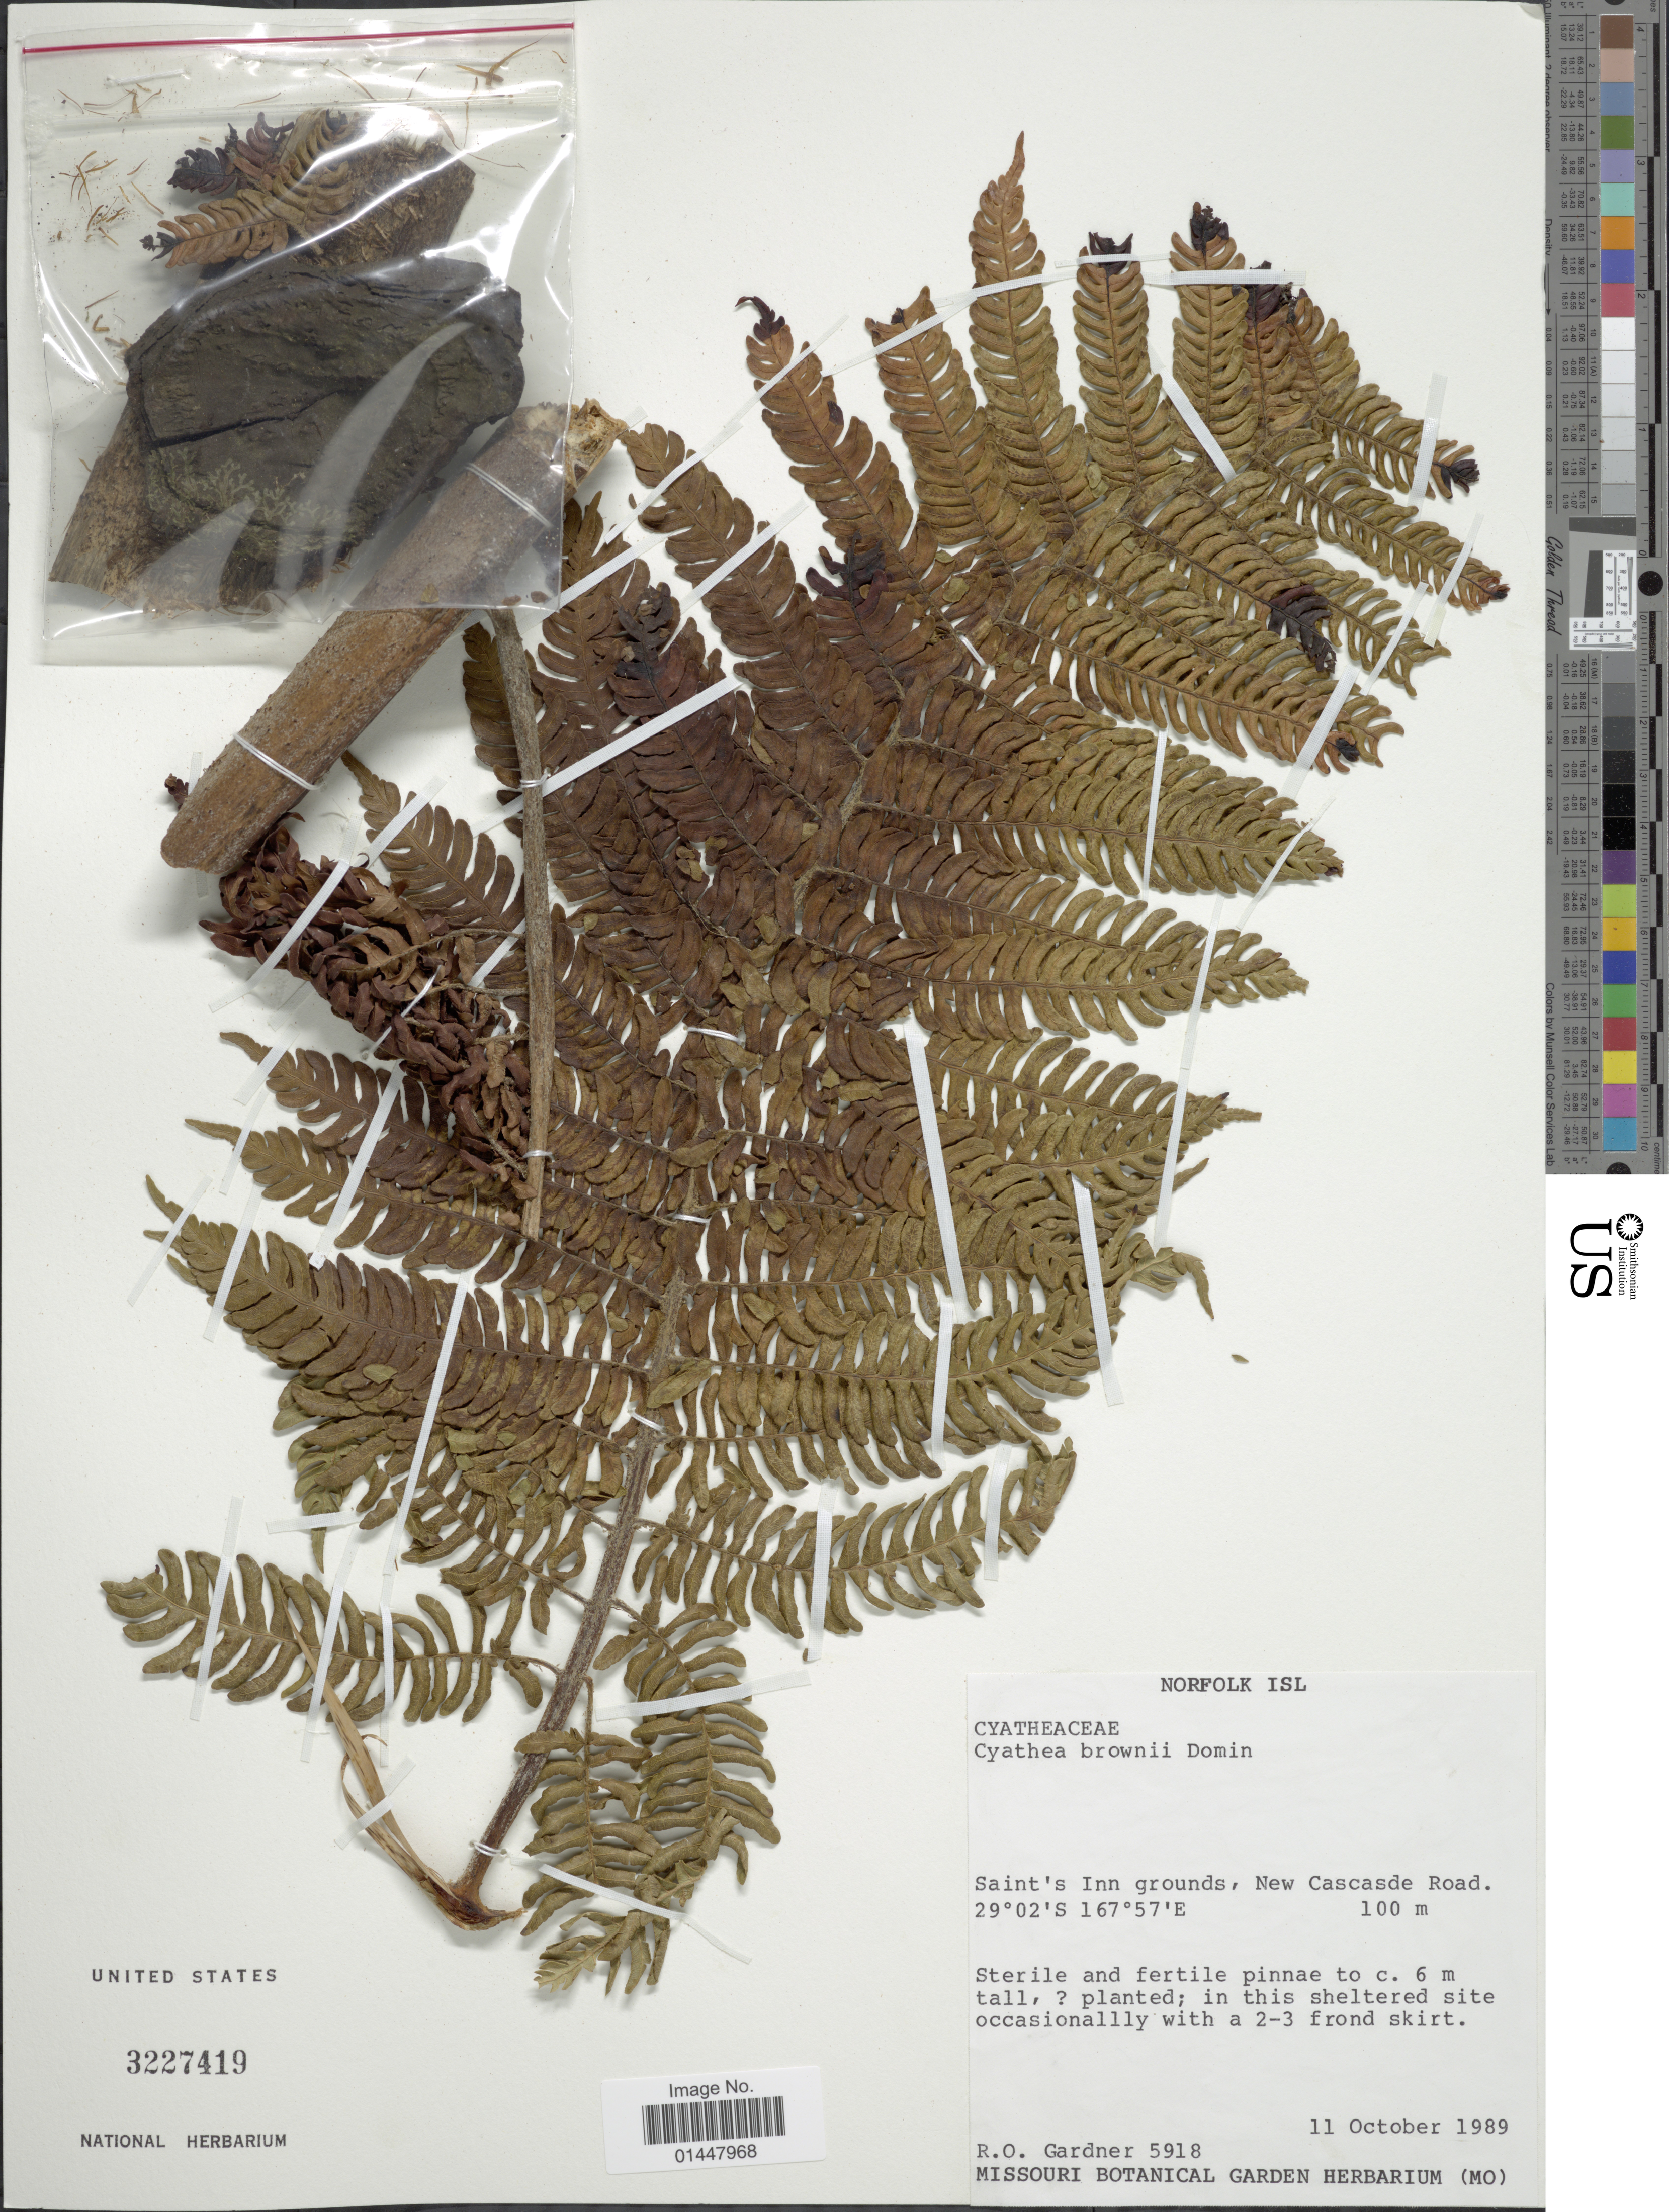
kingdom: Plantae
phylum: Tracheophyta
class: Polypodiopsida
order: Cyatheales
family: Cyatheaceae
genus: Sphaeropteris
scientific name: Sphaeropteris brownii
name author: Domin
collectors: R. O. Gardner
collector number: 5918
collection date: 1989-10-11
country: Australia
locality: Norfolk Isl, Saint's Inn grounds, New Cascade road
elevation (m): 100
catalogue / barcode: US 3227419